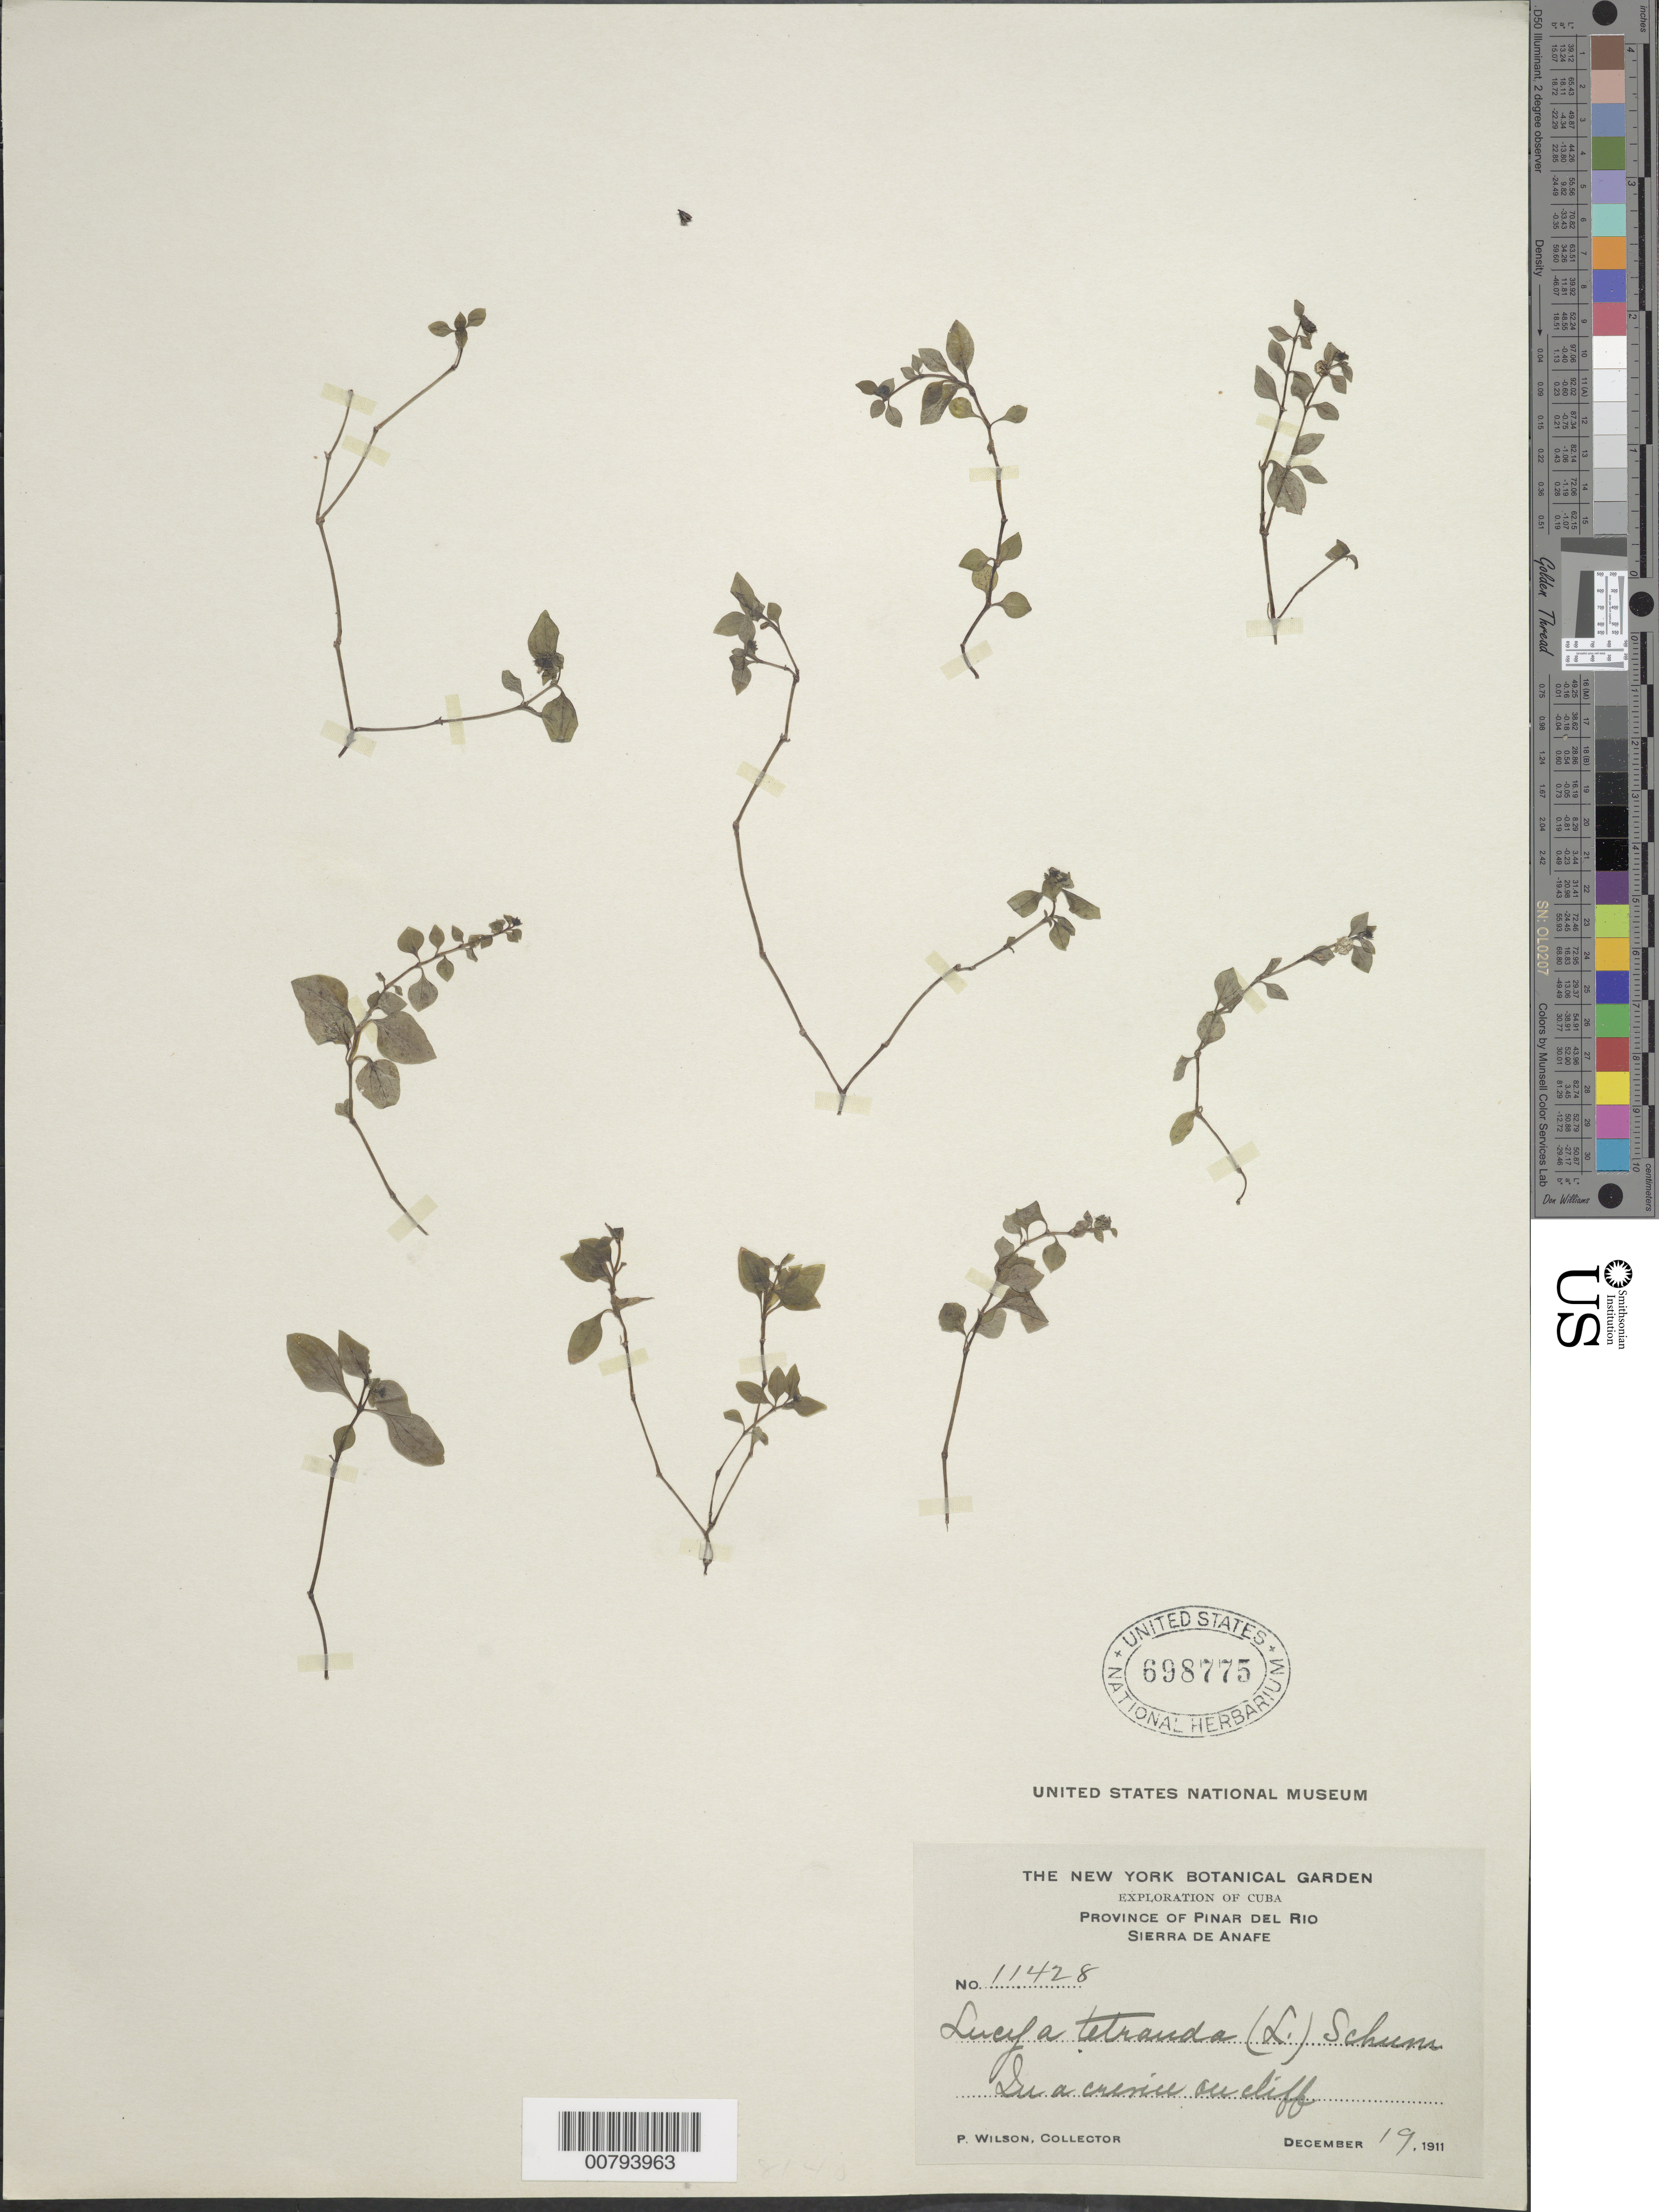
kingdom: Plantae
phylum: Tracheophyta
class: Magnoliopsida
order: Gentianales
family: Rubiaceae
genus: Lucya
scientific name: Lucya tetrandra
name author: (L.) K. Schum.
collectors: P. Wilson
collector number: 11428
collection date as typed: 19 Dec 1911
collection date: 1911-12-19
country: Cuba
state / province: Pinar del Río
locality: Sierra de Anafe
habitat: Crevice on cliff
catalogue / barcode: US 698775